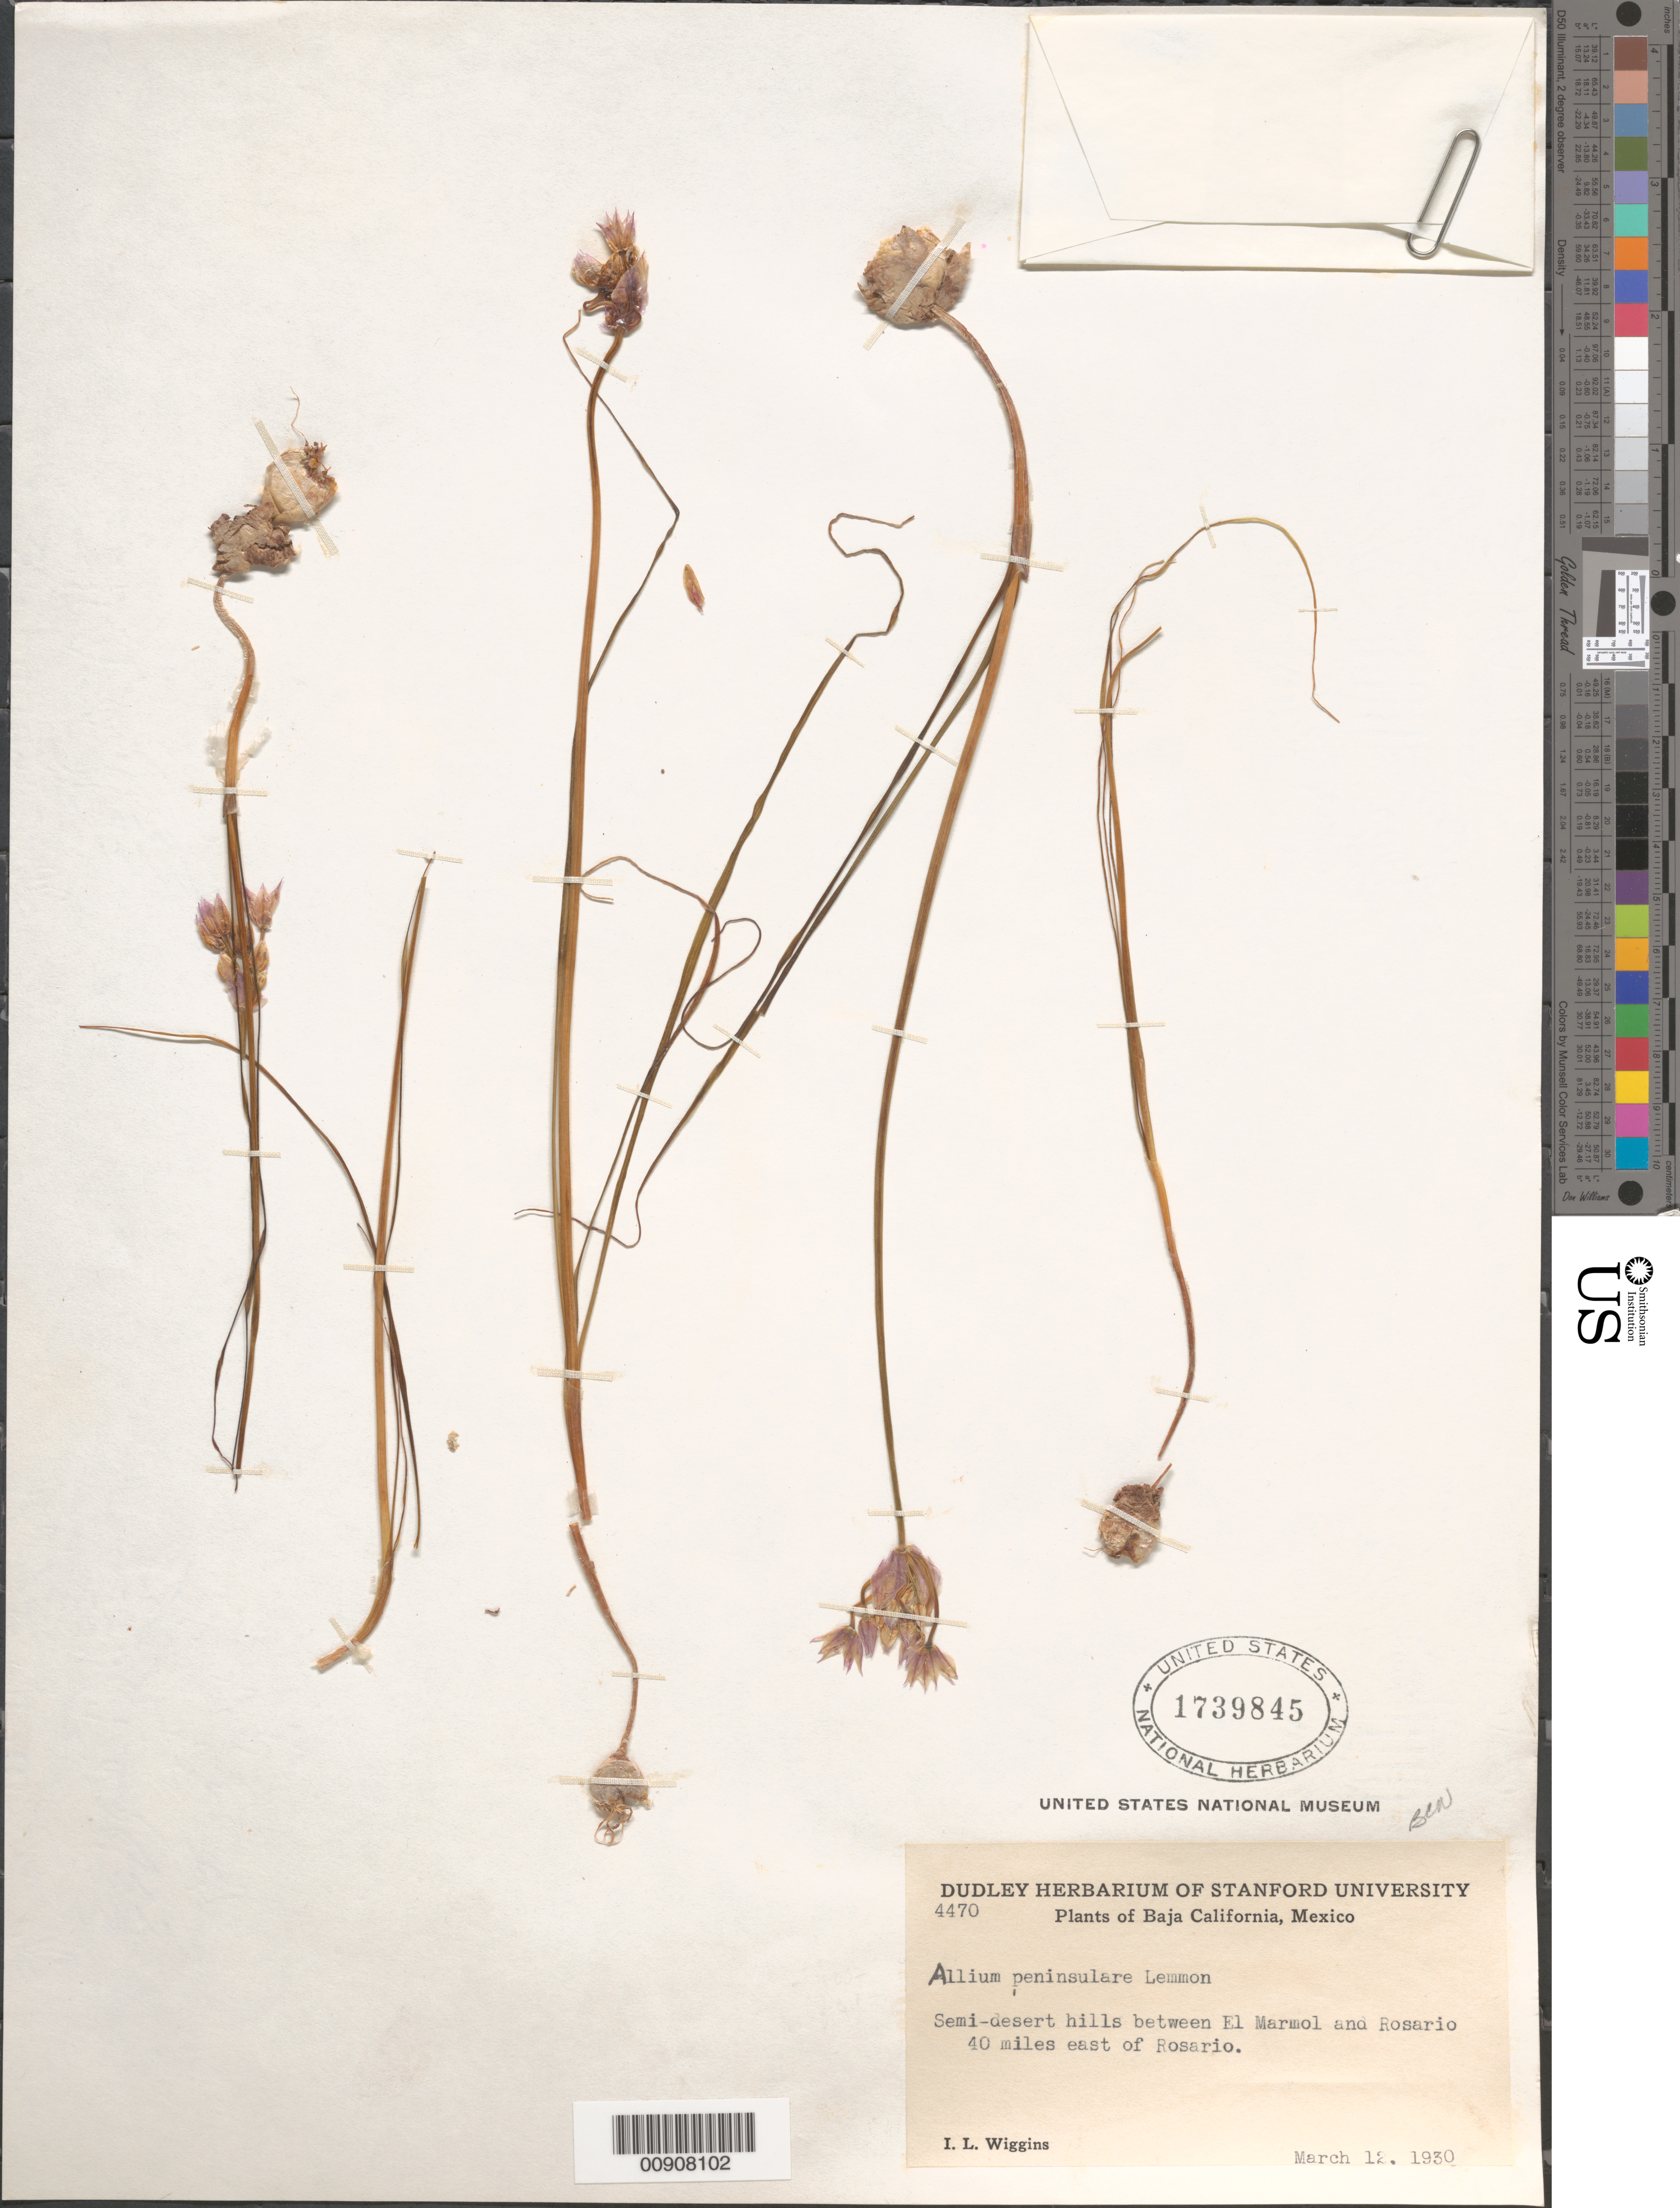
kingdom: Plantae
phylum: Tracheophyta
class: Liliopsida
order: Asparagales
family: Amaryllidaceae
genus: Allium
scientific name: Allium peninsulare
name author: Lemmon ex Greene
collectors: I. L. Wiggins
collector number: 4470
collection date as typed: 12 Mar 1930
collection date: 1930-03-12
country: Mexico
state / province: Baja California Norte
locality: Between El Marmol and Rosario, 40 miles east of Rosario, Baja California.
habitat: Semi-desert hills.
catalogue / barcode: US 1739845